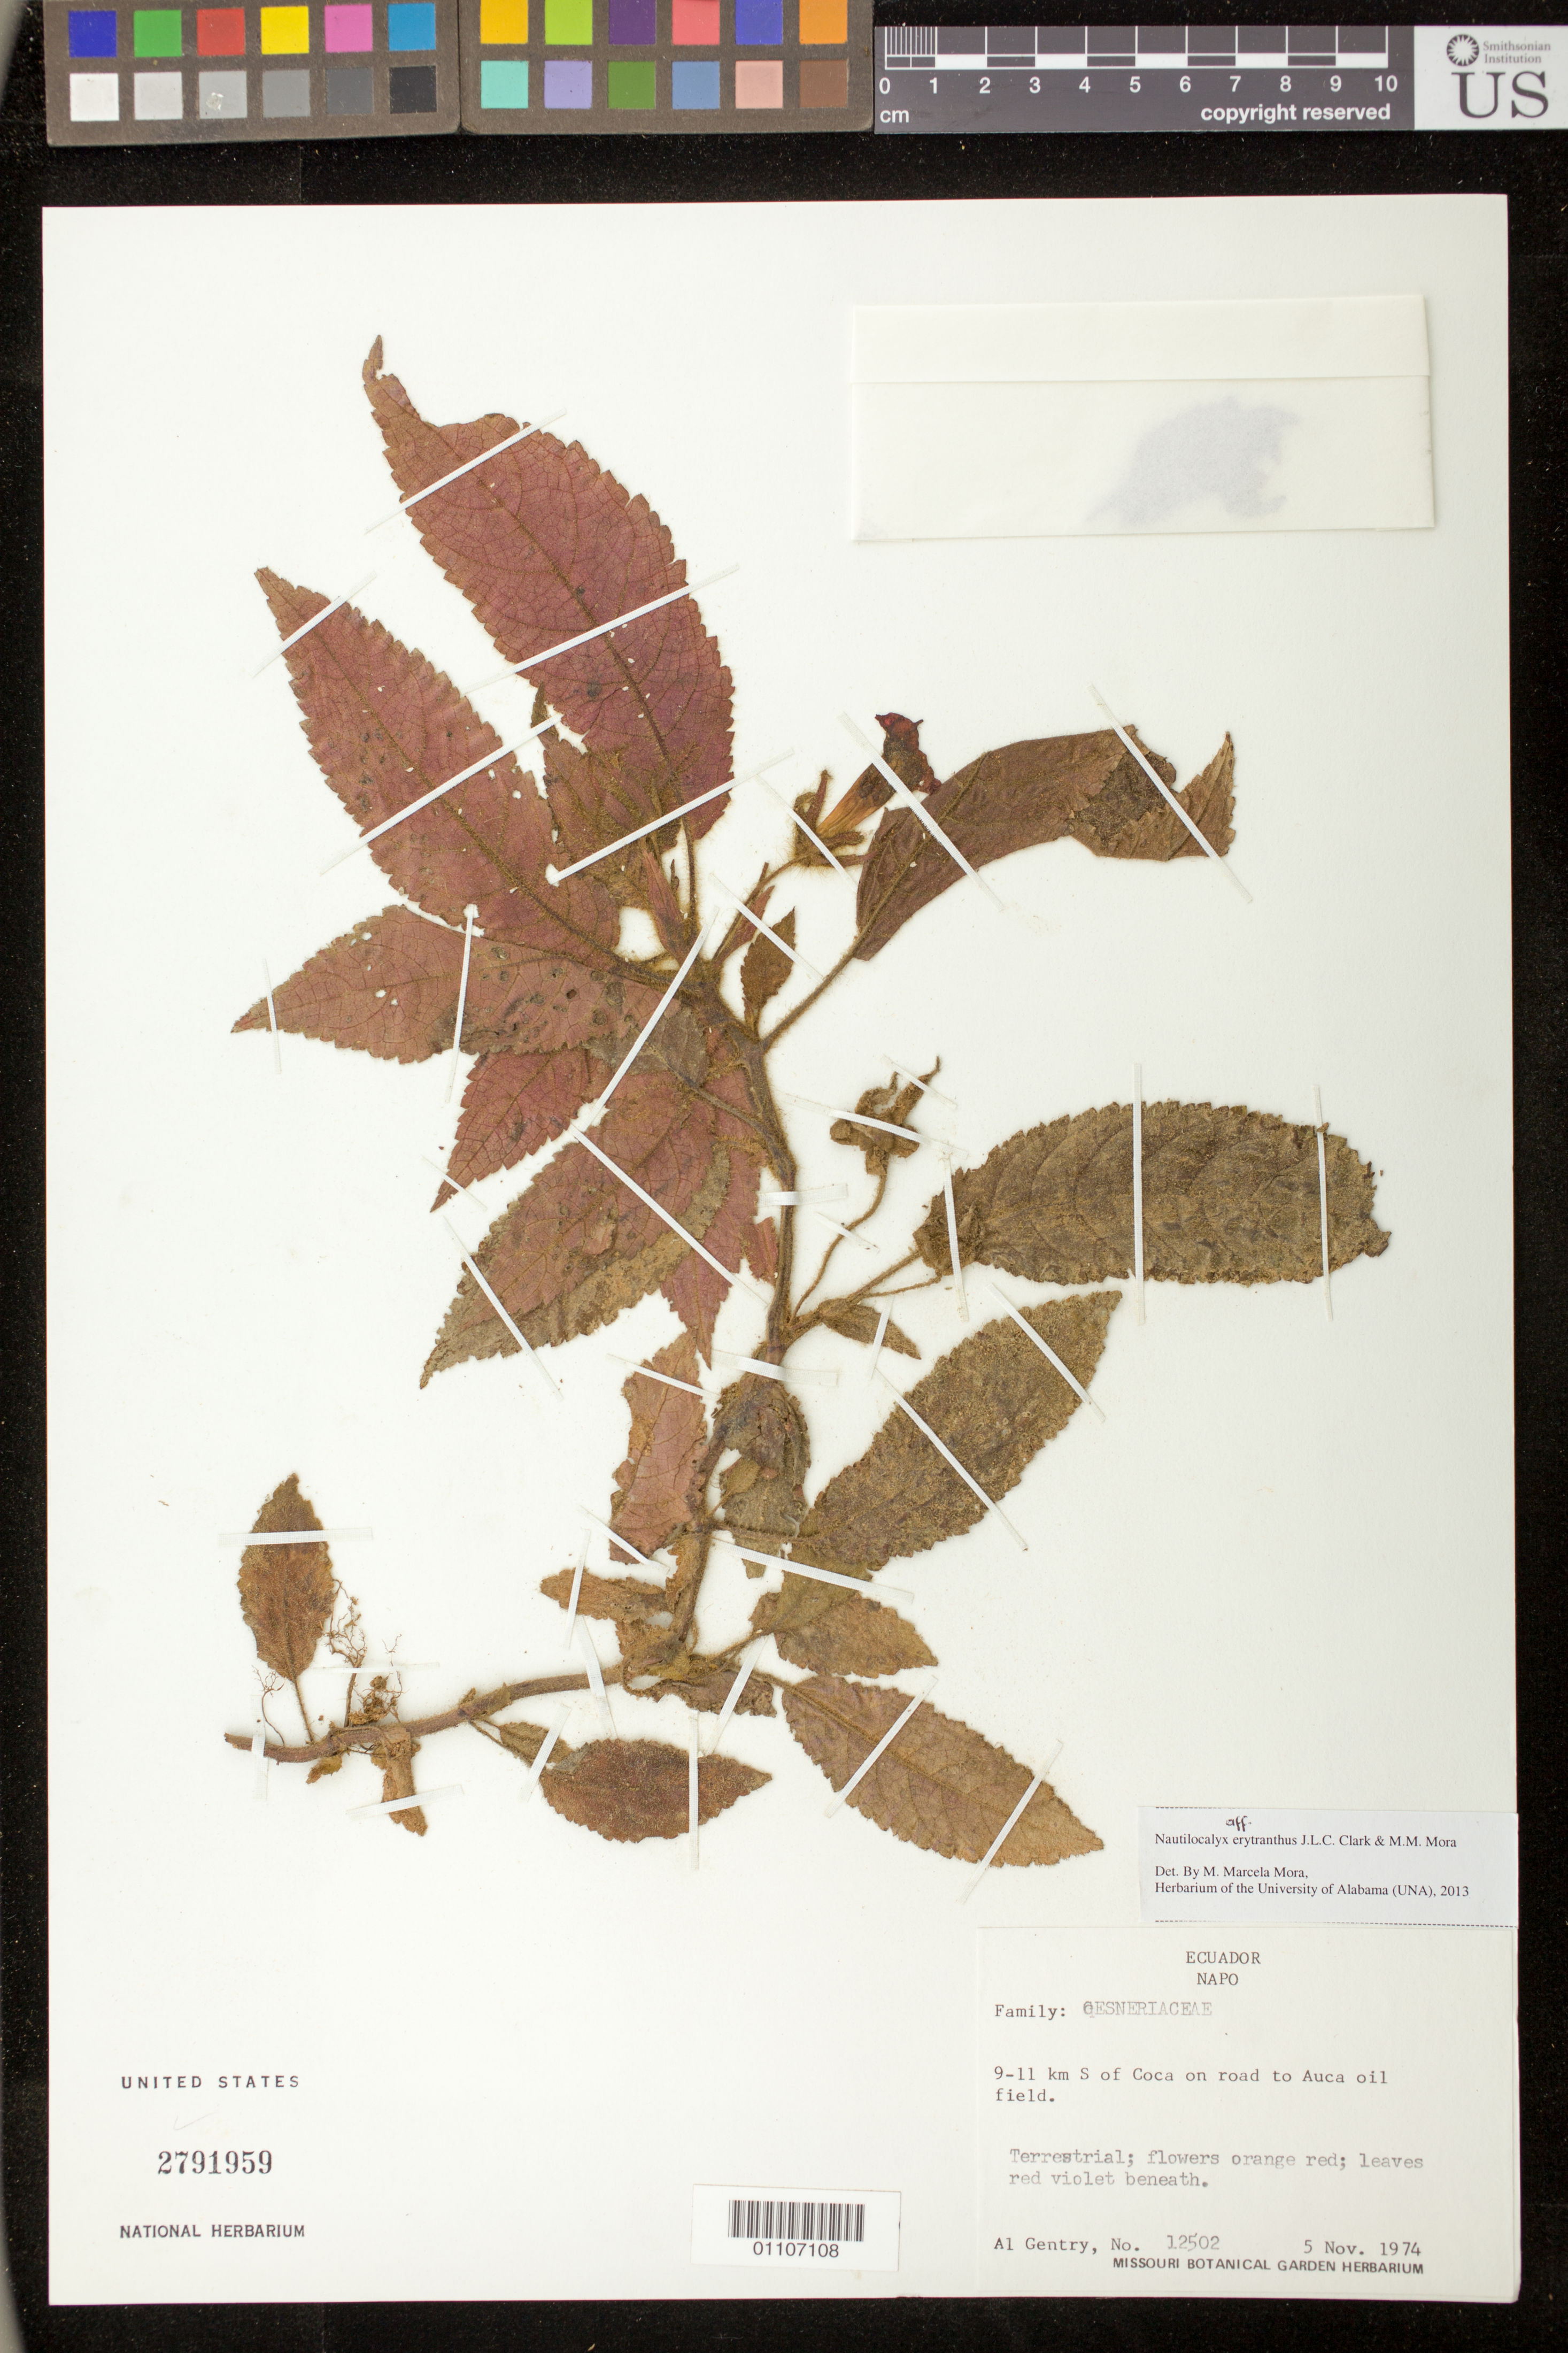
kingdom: Plantae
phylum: Tracheophyta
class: Magnoliopsida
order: Lamiales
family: Gesneriaceae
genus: Nautilocalyx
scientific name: Nautilocalyx erytranthus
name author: J.L. Clark & M.M. Mora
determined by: Mora, M. Marcela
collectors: A. H. Gentry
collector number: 12502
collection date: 1974-11-05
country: Ecuador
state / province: Napo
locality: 9-11 km S of Coca on road to Auca oil field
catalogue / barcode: US 2791959